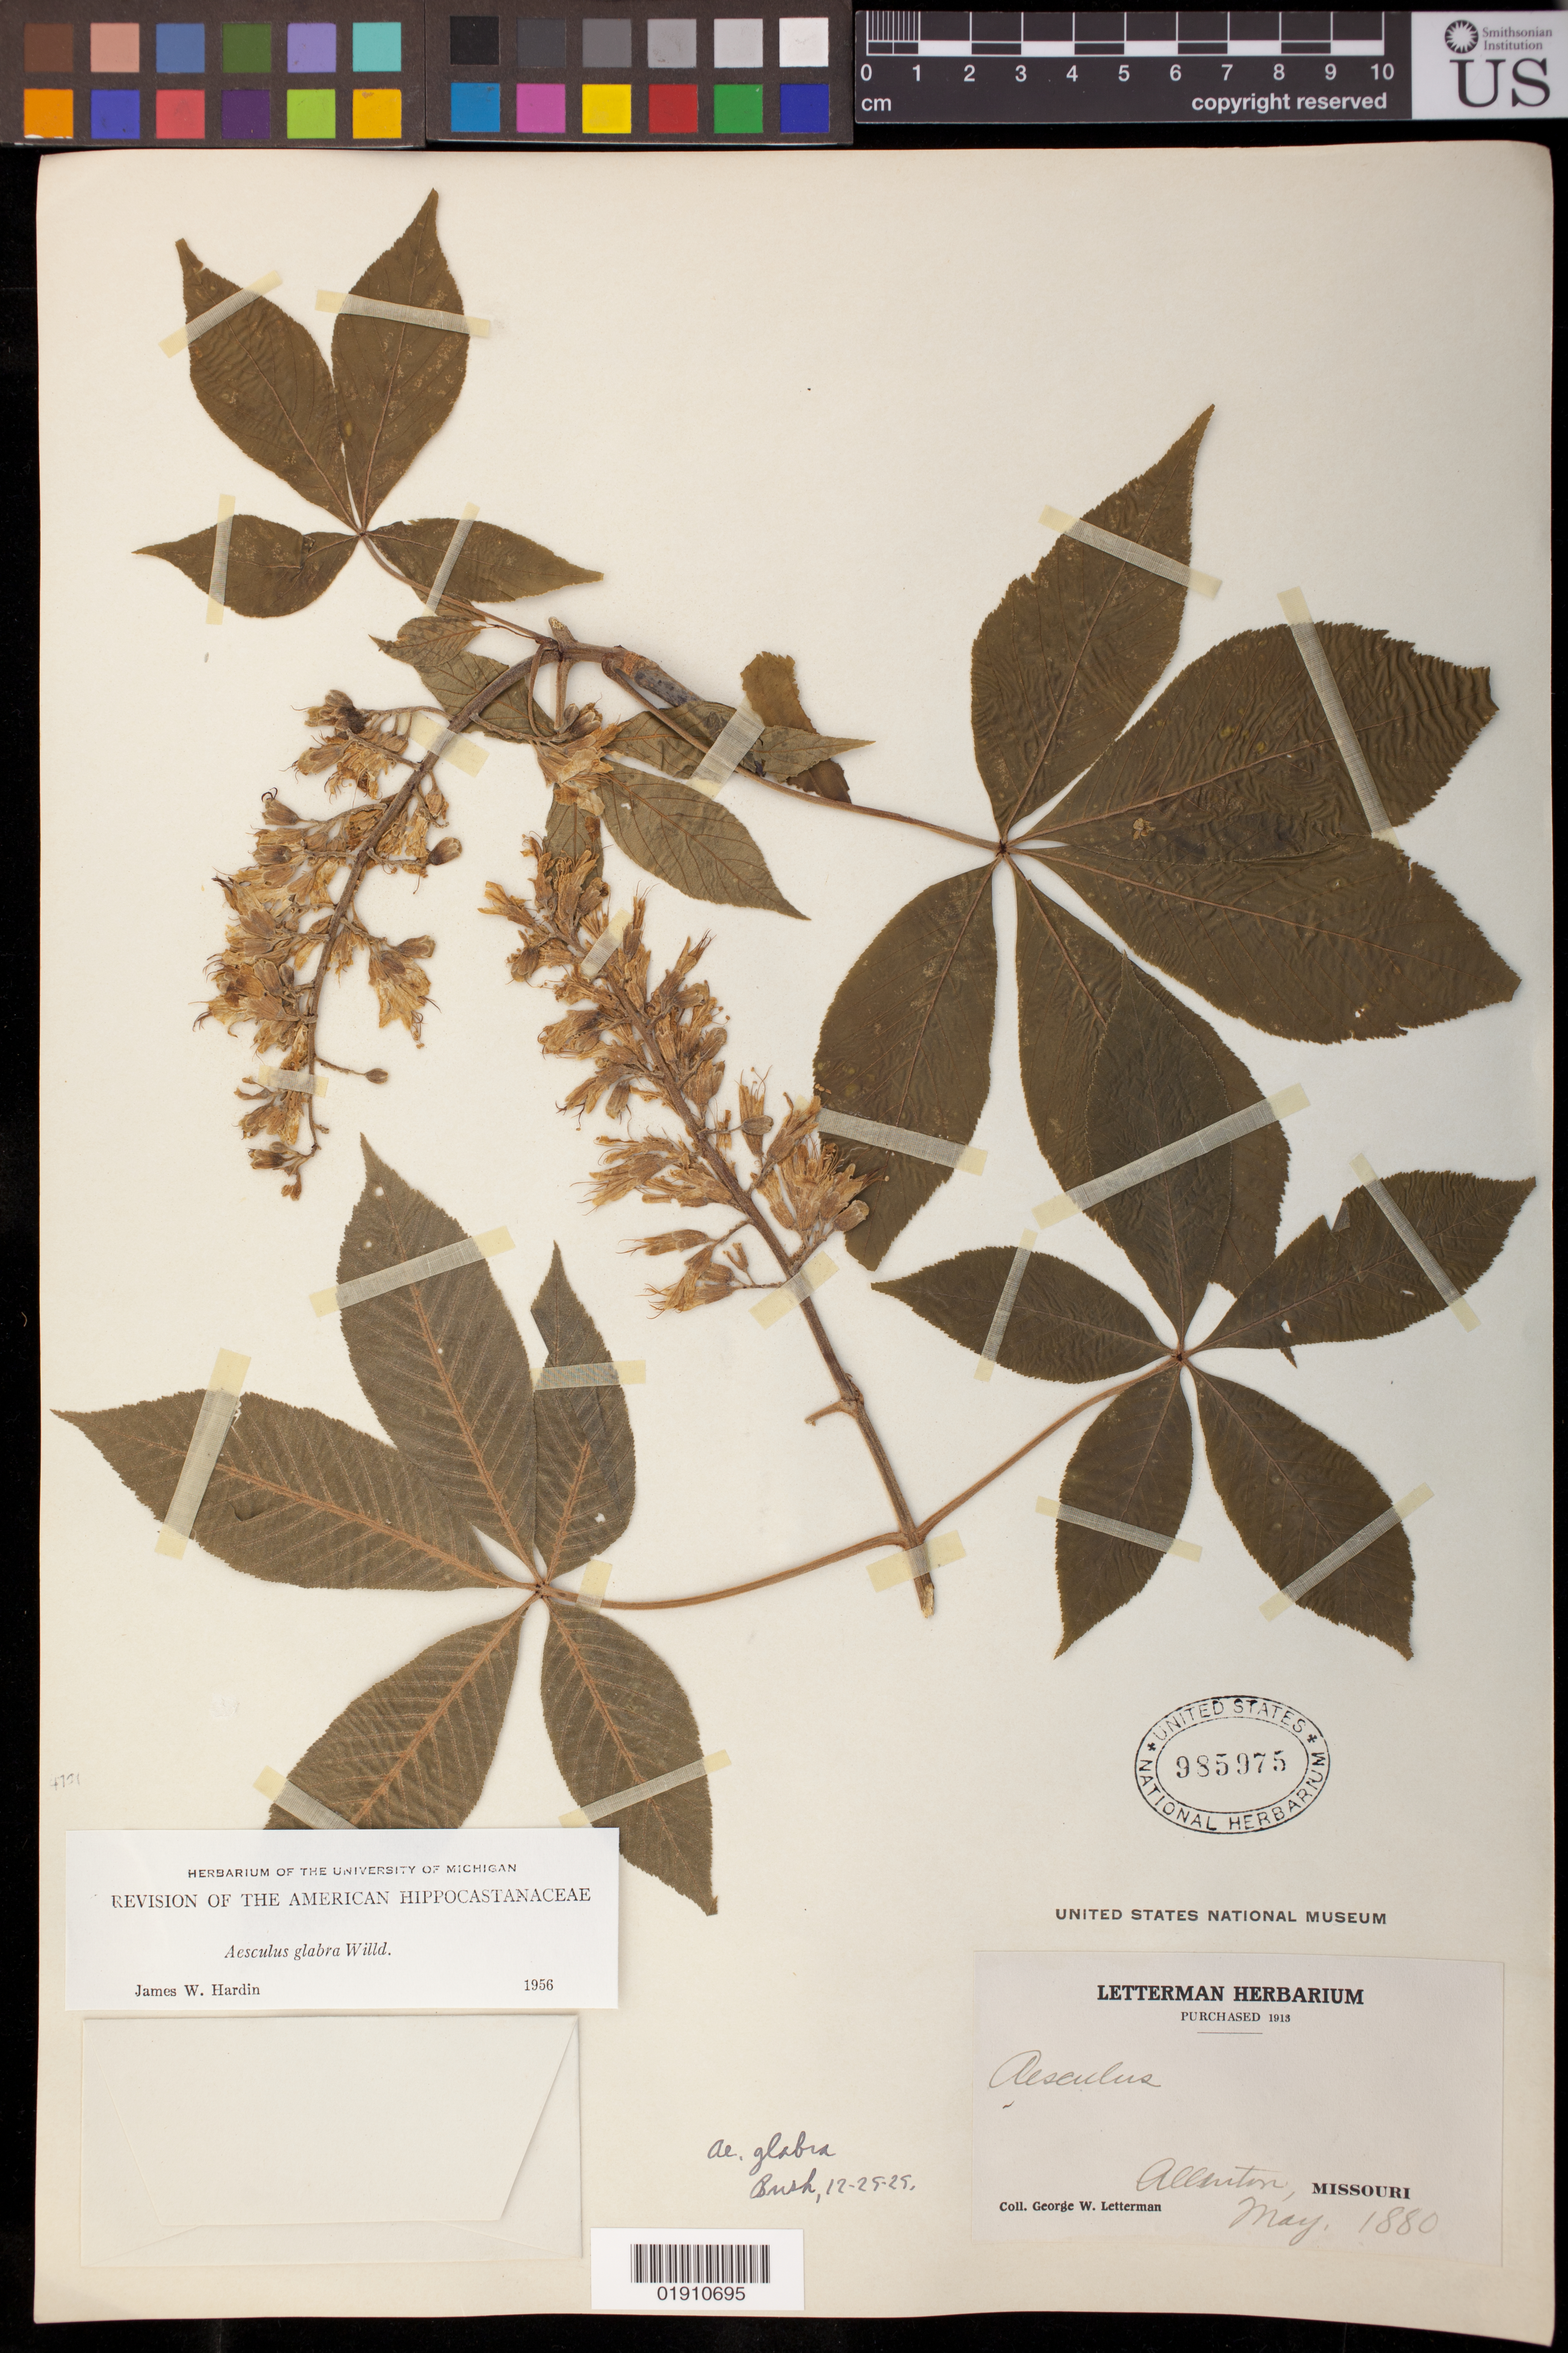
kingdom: Plantae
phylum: Tracheophyta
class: Magnoliopsida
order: Sapindales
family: Sapindaceae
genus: Aesculus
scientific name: Aesculus glabra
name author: Willd.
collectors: G. W. Letterman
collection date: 1880-05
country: United States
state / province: Missouri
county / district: Saint Louis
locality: Allenton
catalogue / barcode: US 985975